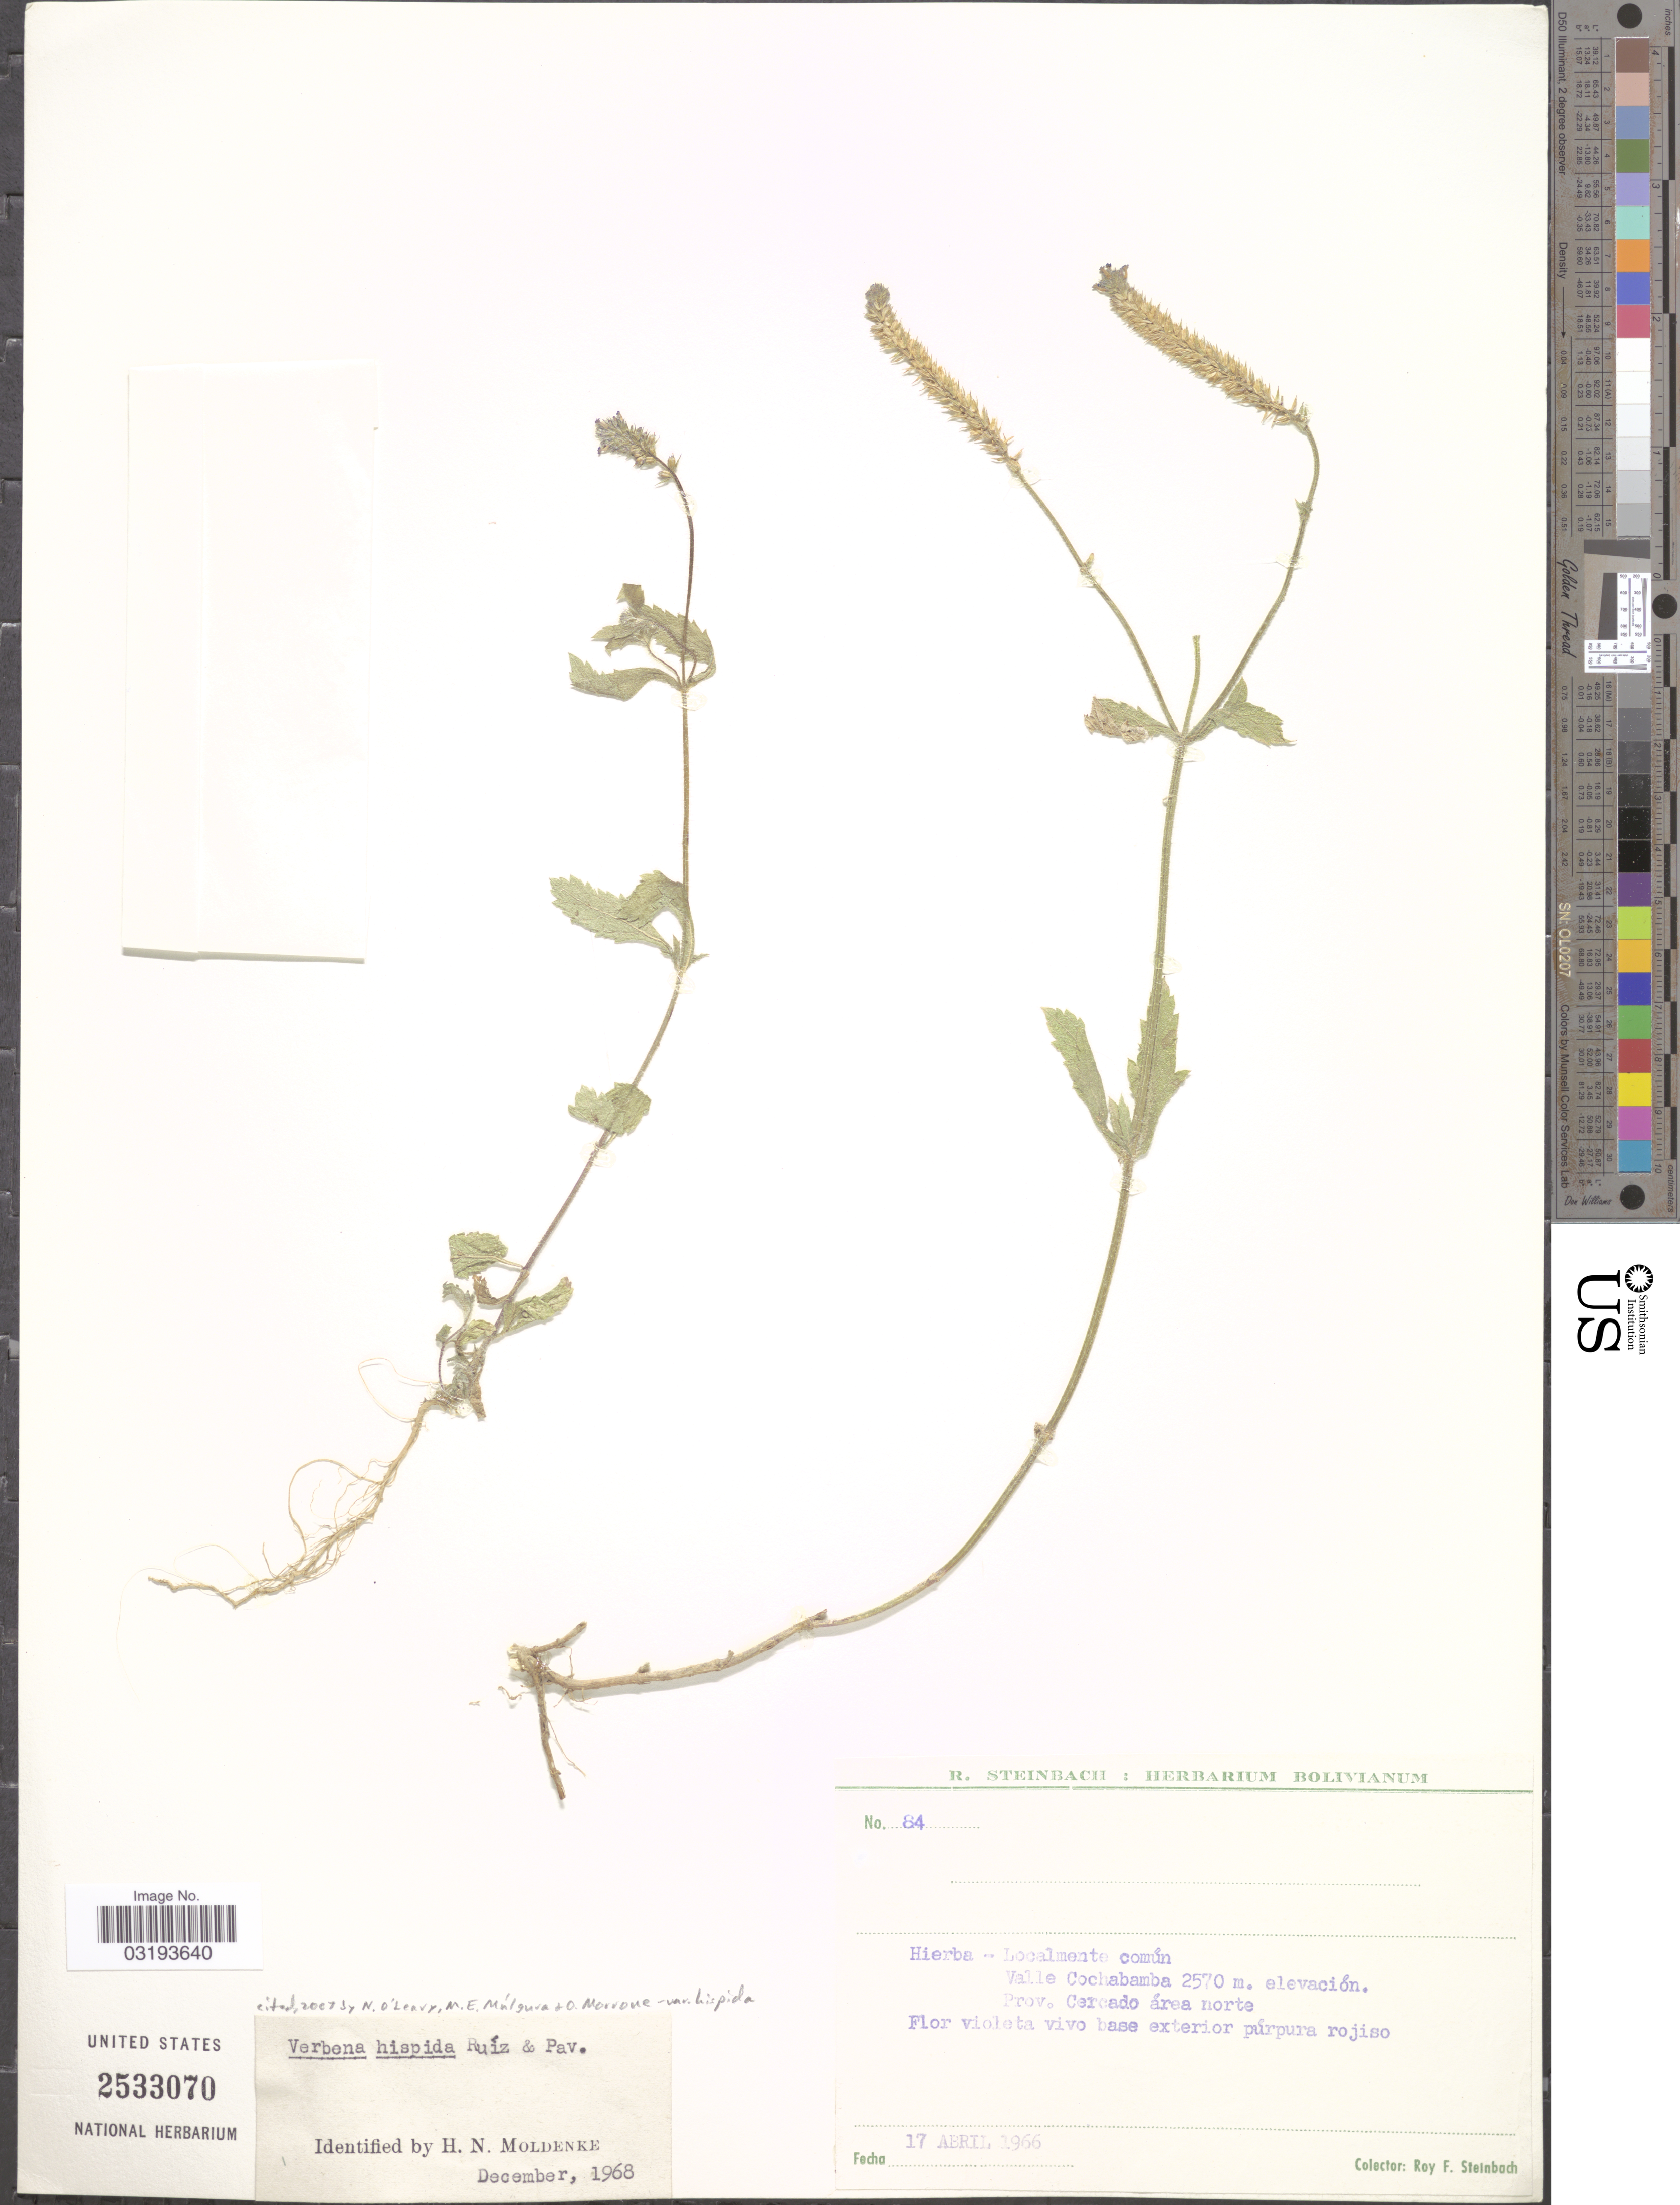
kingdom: Plantae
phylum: Tracheophyta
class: Magnoliopsida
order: Lamiales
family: Verbenaceae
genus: Verbena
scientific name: Verbena hispida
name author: Ruiz & Pav.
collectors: R. F. Steinbach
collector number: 84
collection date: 1966-04-17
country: Bolivia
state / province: Cochabamba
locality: Valle Cochabamba. Prov. Cercado área norte.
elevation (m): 2570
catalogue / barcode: US 2533070